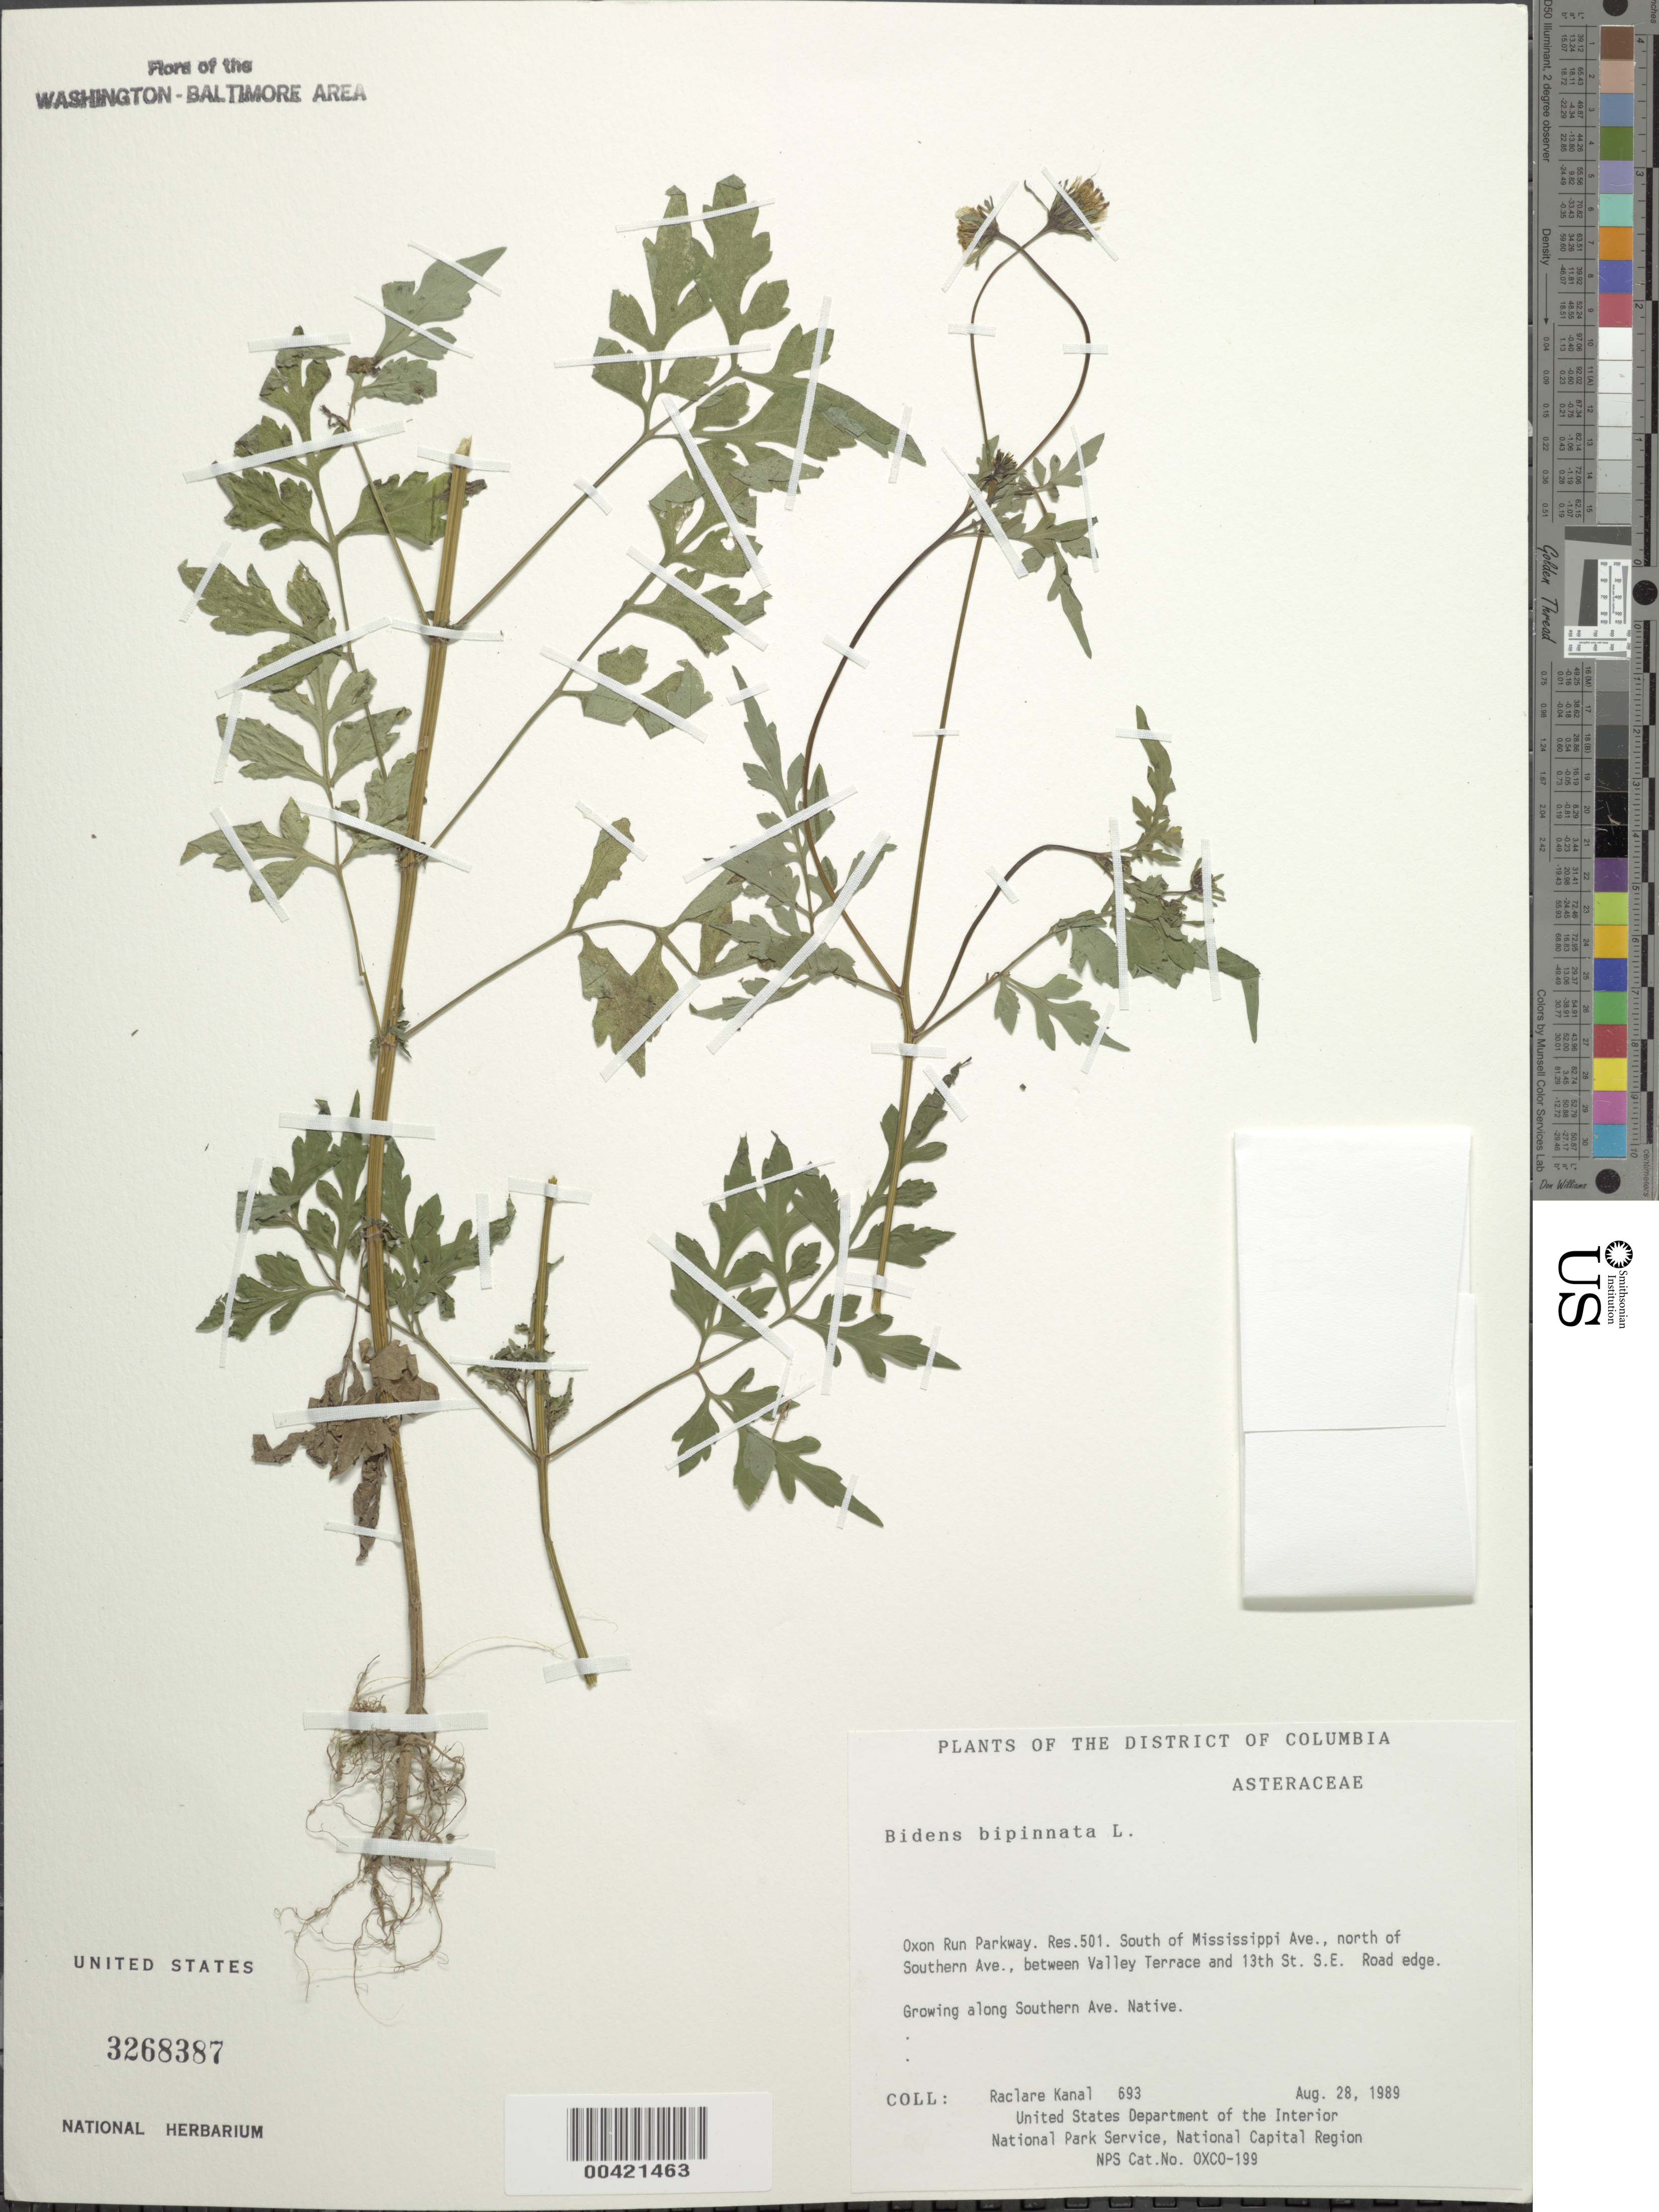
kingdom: Plantae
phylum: Tracheophyta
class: Magnoliopsida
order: Asterales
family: Asteraceae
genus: Bidens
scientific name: Bidens bipinnata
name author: L.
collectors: R. Kanal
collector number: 693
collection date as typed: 28 Aug 1989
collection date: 1989-08-28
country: United States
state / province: District of Columbia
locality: Oxon Run Parkway, Res No 501, S of Mississippi Ave, N of Southern Ave, between ValleY Terrace and 13th St SE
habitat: Road edge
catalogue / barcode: US 3268387